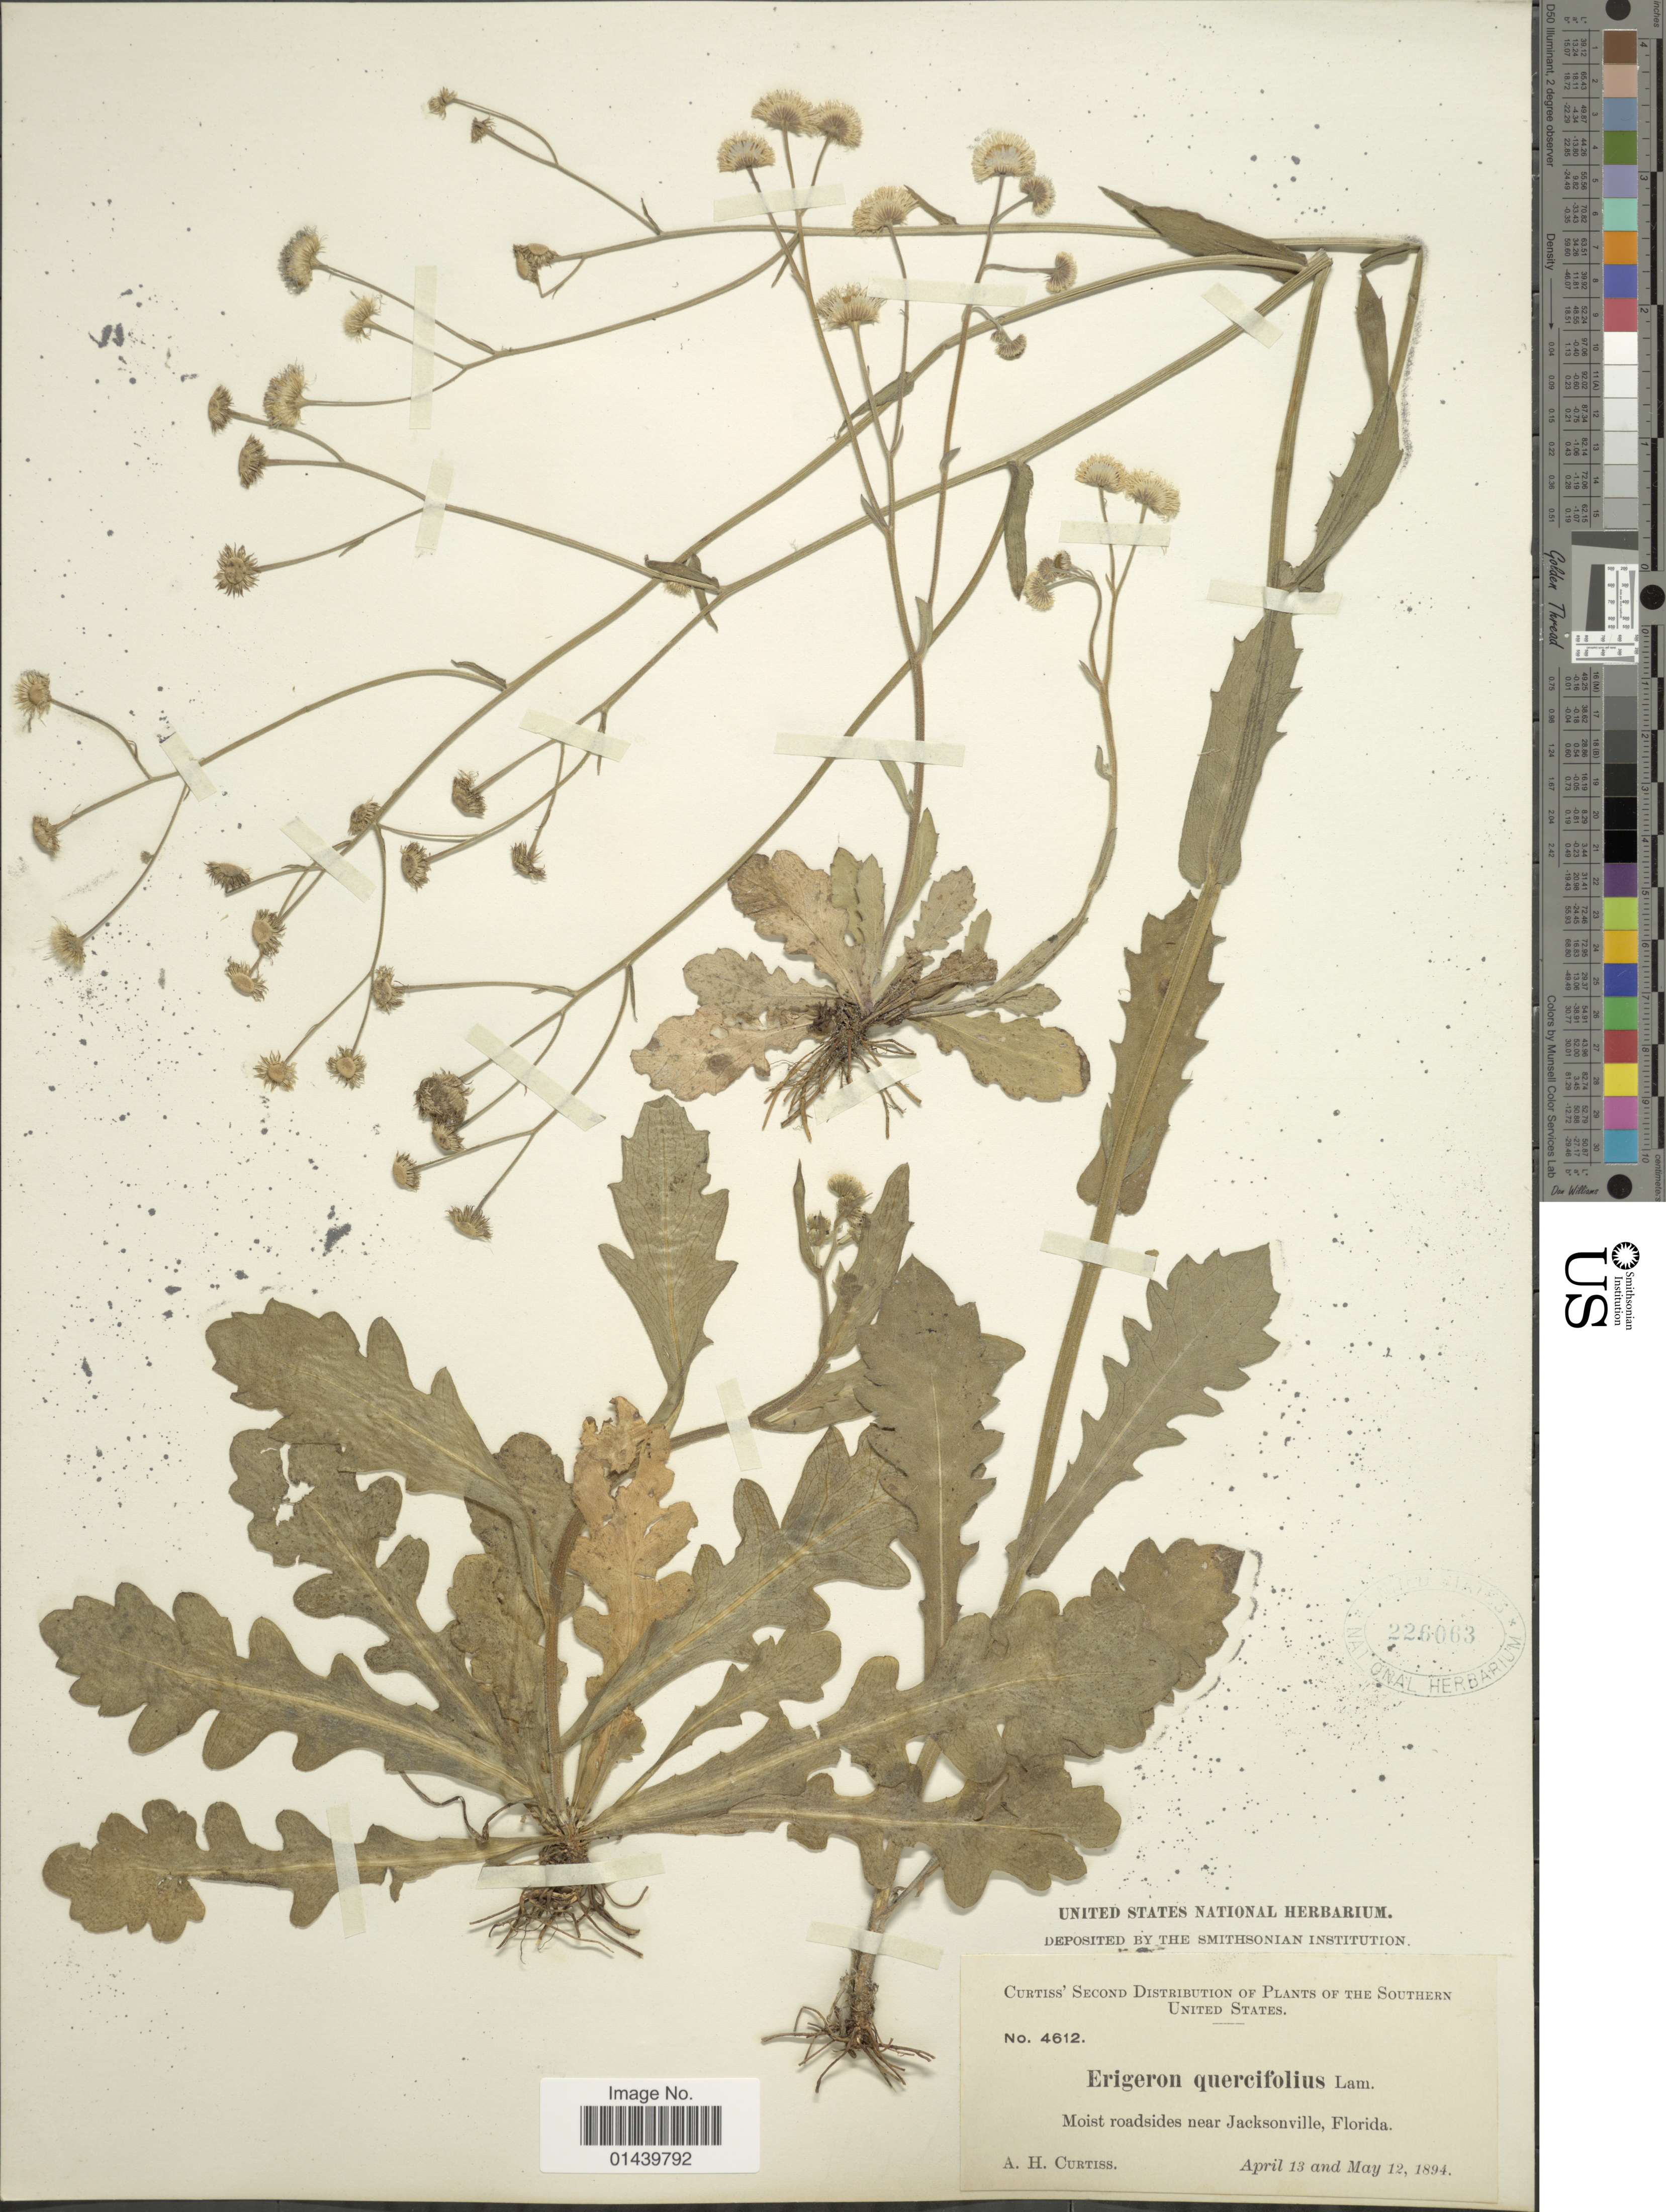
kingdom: Plantae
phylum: Tracheophyta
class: Magnoliopsida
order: Asterales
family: Asteraceae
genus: Erigeron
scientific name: Erigeron quercifolius Lam.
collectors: A. H. Curtiss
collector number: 4612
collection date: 1894-04-13/1894-05-12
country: United States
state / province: Florida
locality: Moist roadsides near Jacksonville.